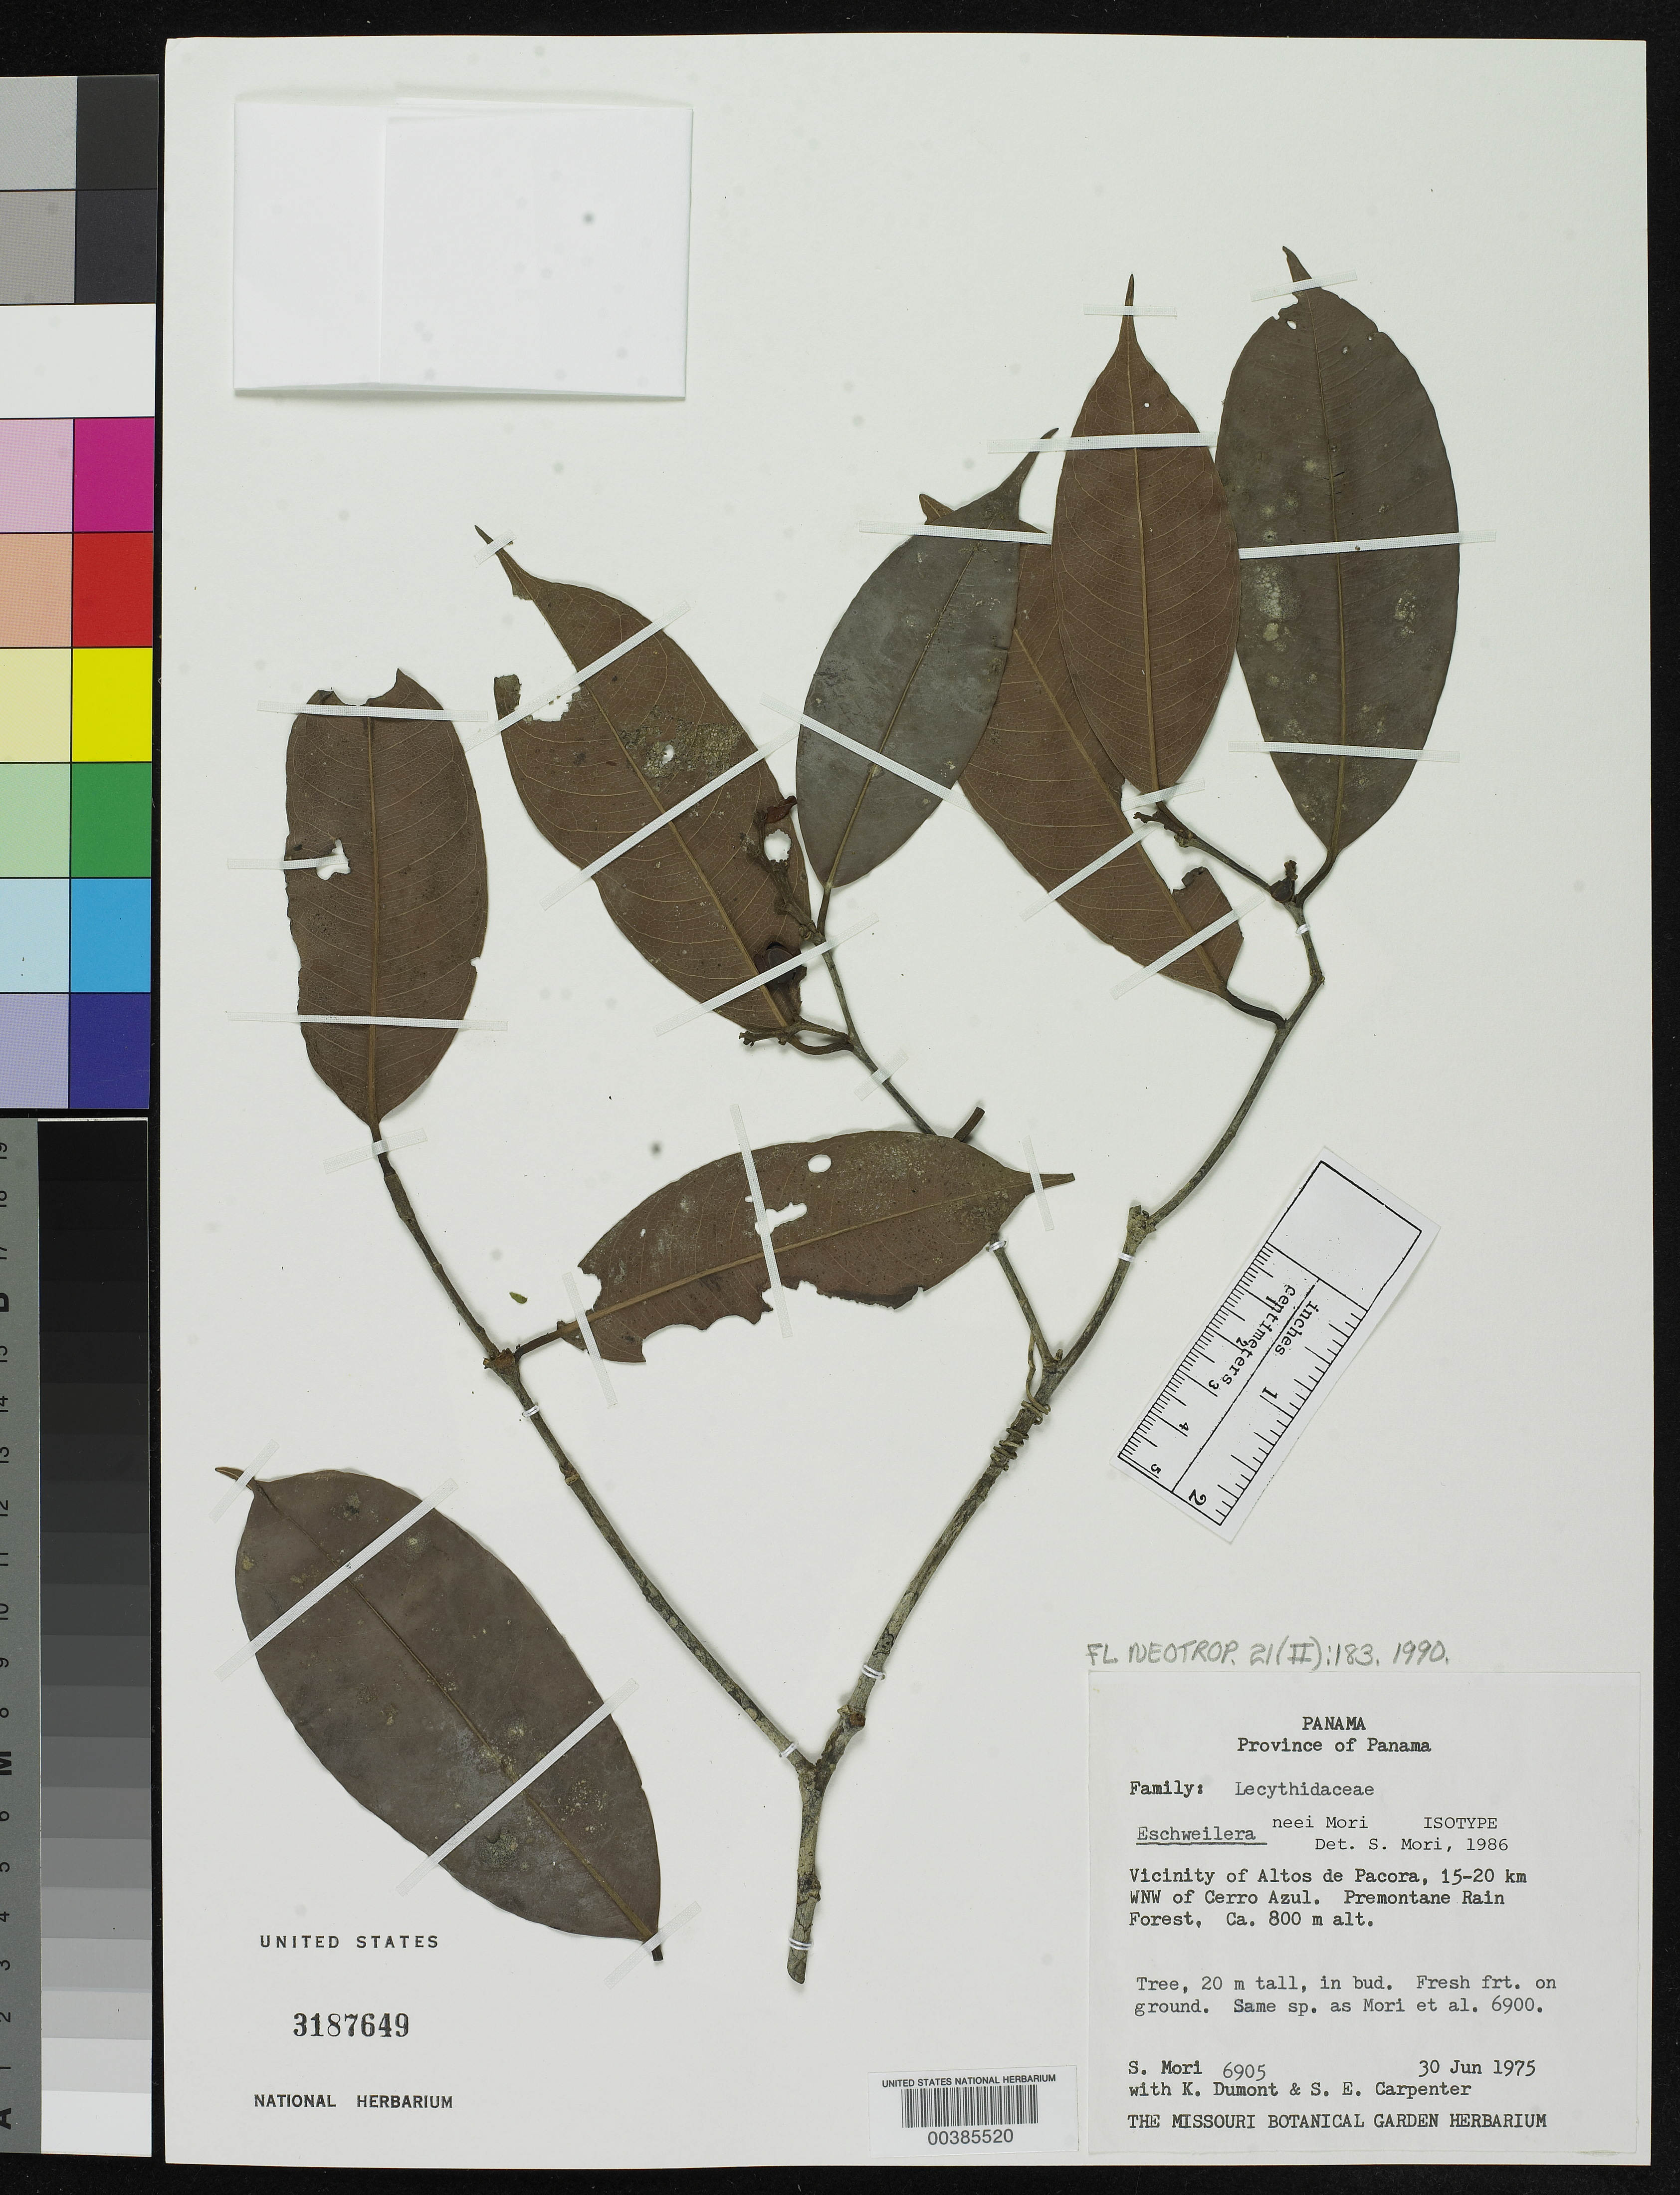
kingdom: Plantae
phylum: Tracheophyta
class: Magnoliopsida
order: Ericales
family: Lecythidaceae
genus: Eschweilera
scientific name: Eschweilera neei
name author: S.A. Mori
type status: Isotype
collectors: S. Mori, K. P. Dumont & S. Carpenter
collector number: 6905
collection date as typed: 30 Jun 1975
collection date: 1975-06-30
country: Panama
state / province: Panamá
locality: Vicinity of Altos de Pacora, 15-20 km WN W of Cerro Azul.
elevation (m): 800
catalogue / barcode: US 3187649